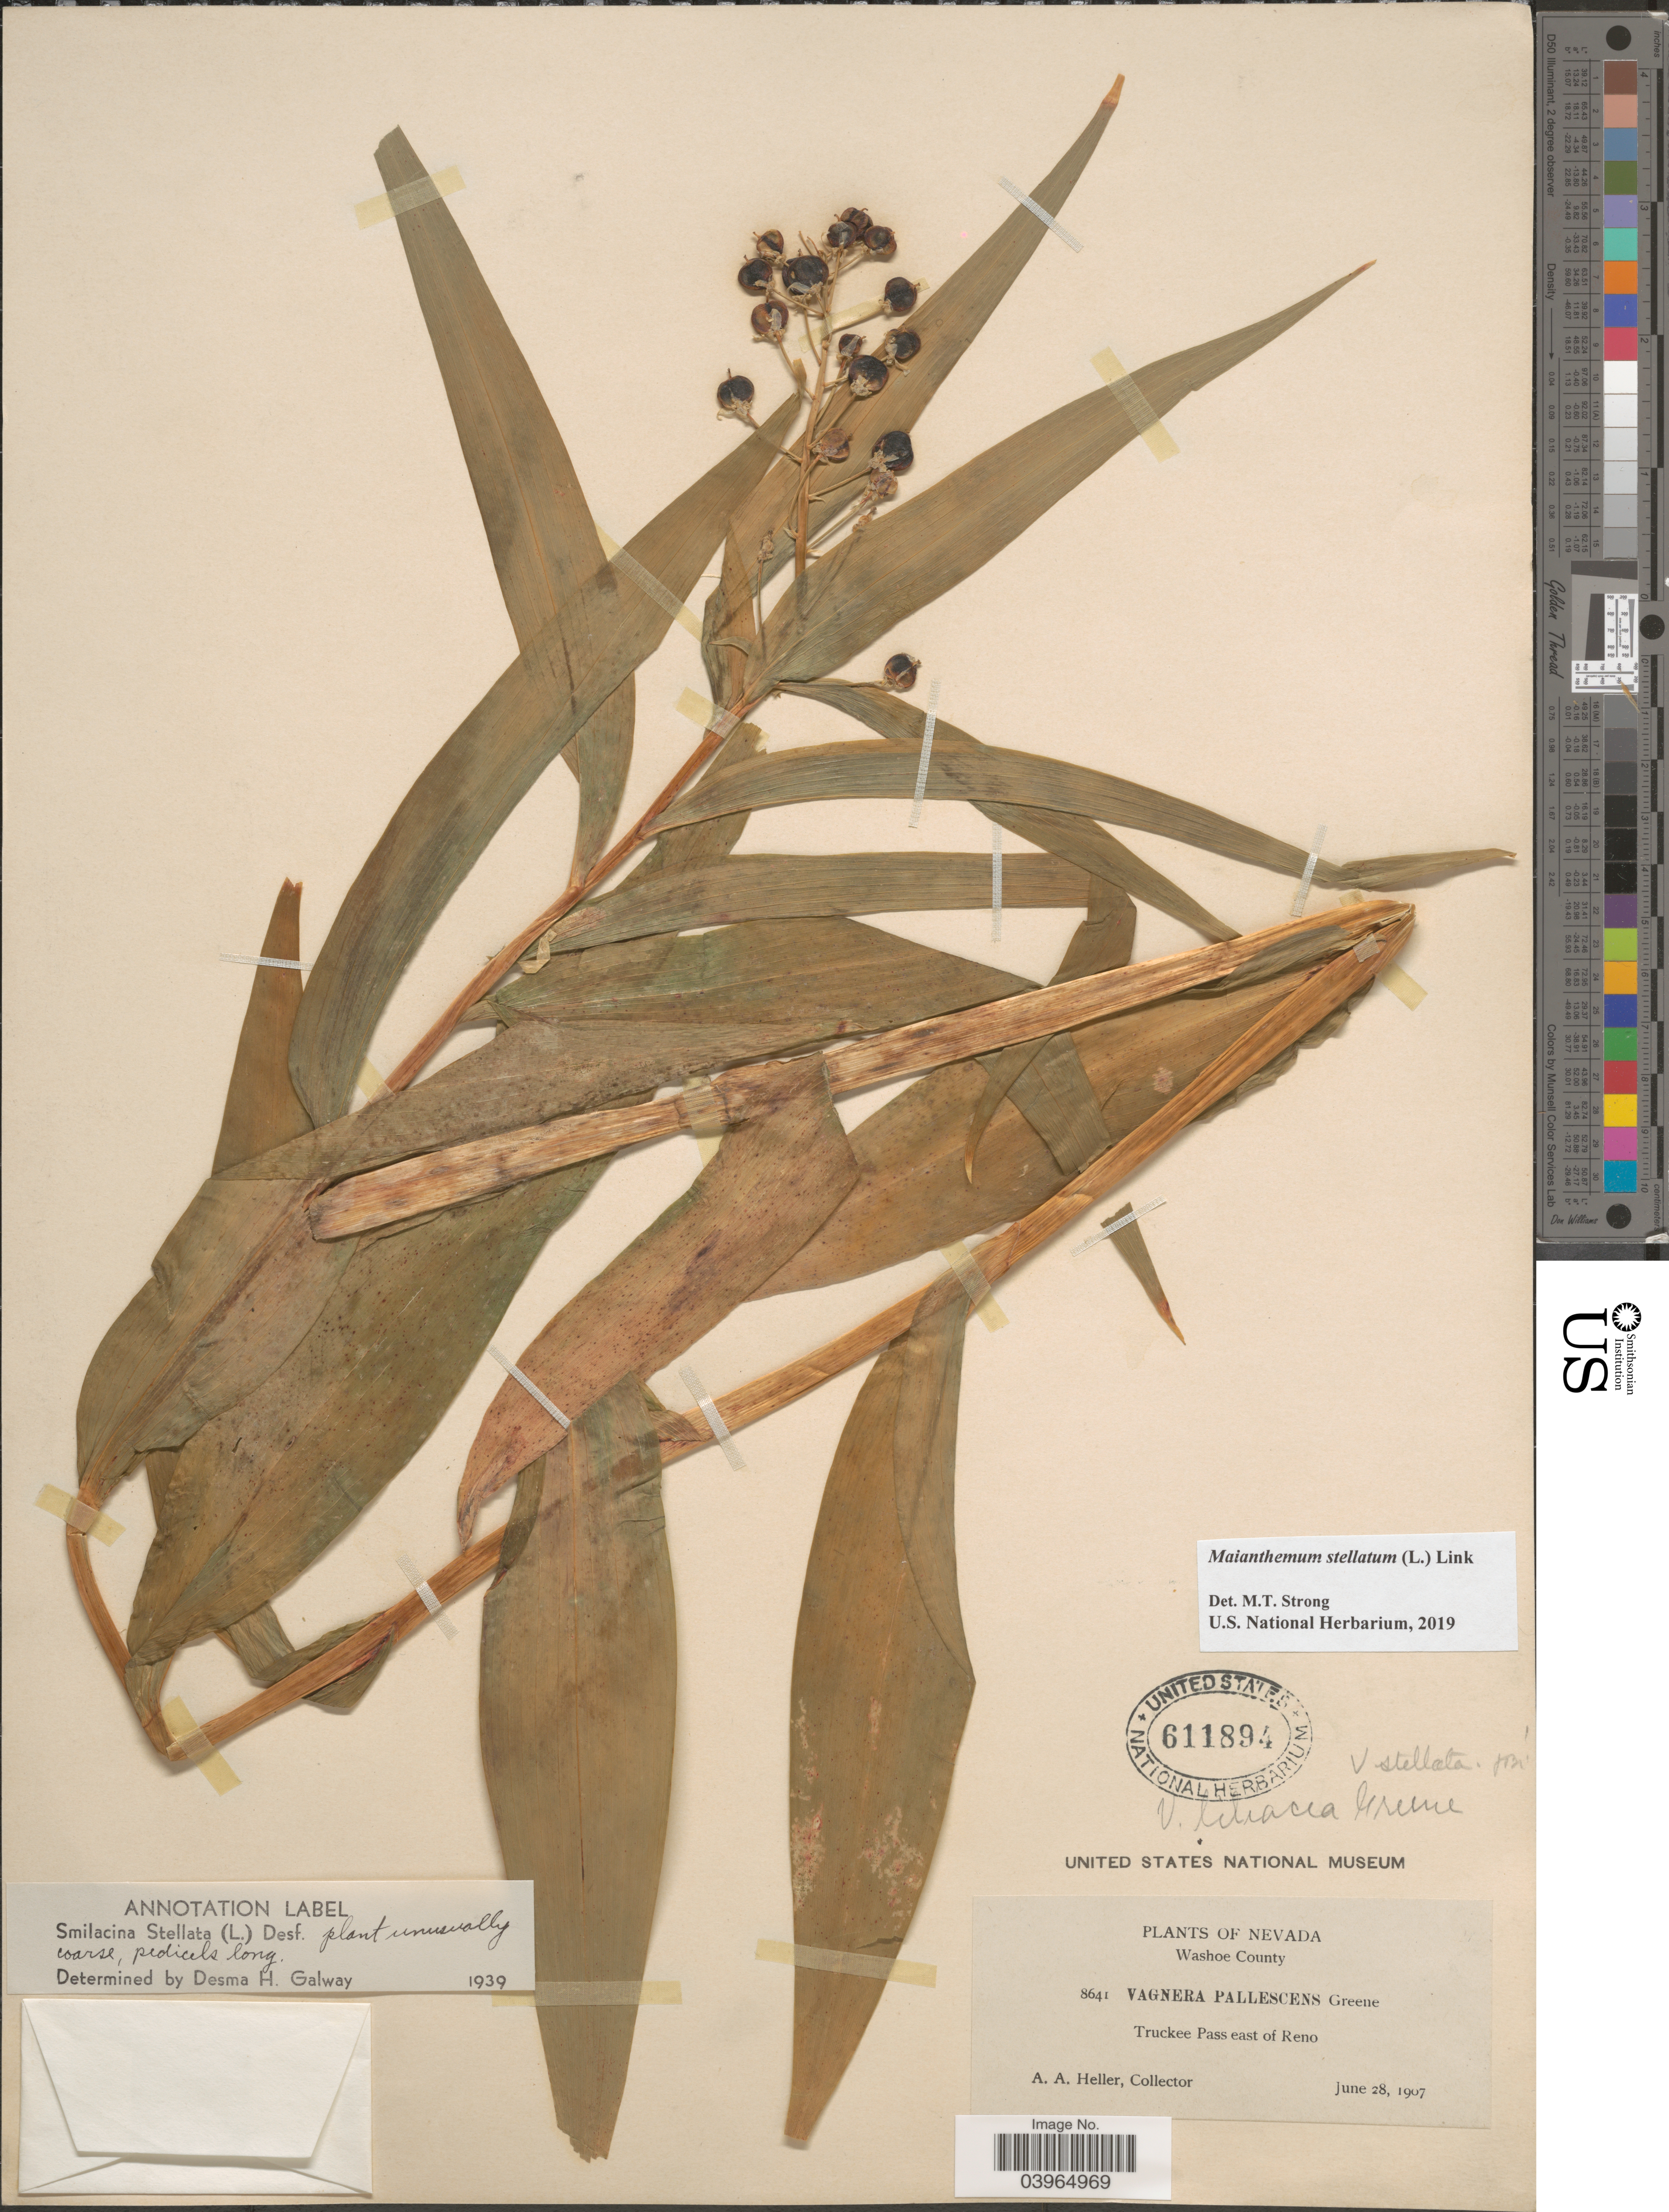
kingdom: Plantae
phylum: Tracheophyta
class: Liliopsida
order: Asparagales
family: Asparagaceae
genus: Maianthemum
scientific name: Maianthemum stellatum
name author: (L.) Link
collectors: A. A. Heller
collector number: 8641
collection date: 1907-06-28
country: United States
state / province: Nevada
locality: Washoe County. Truckee Pass east of Reno.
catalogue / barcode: US 611894